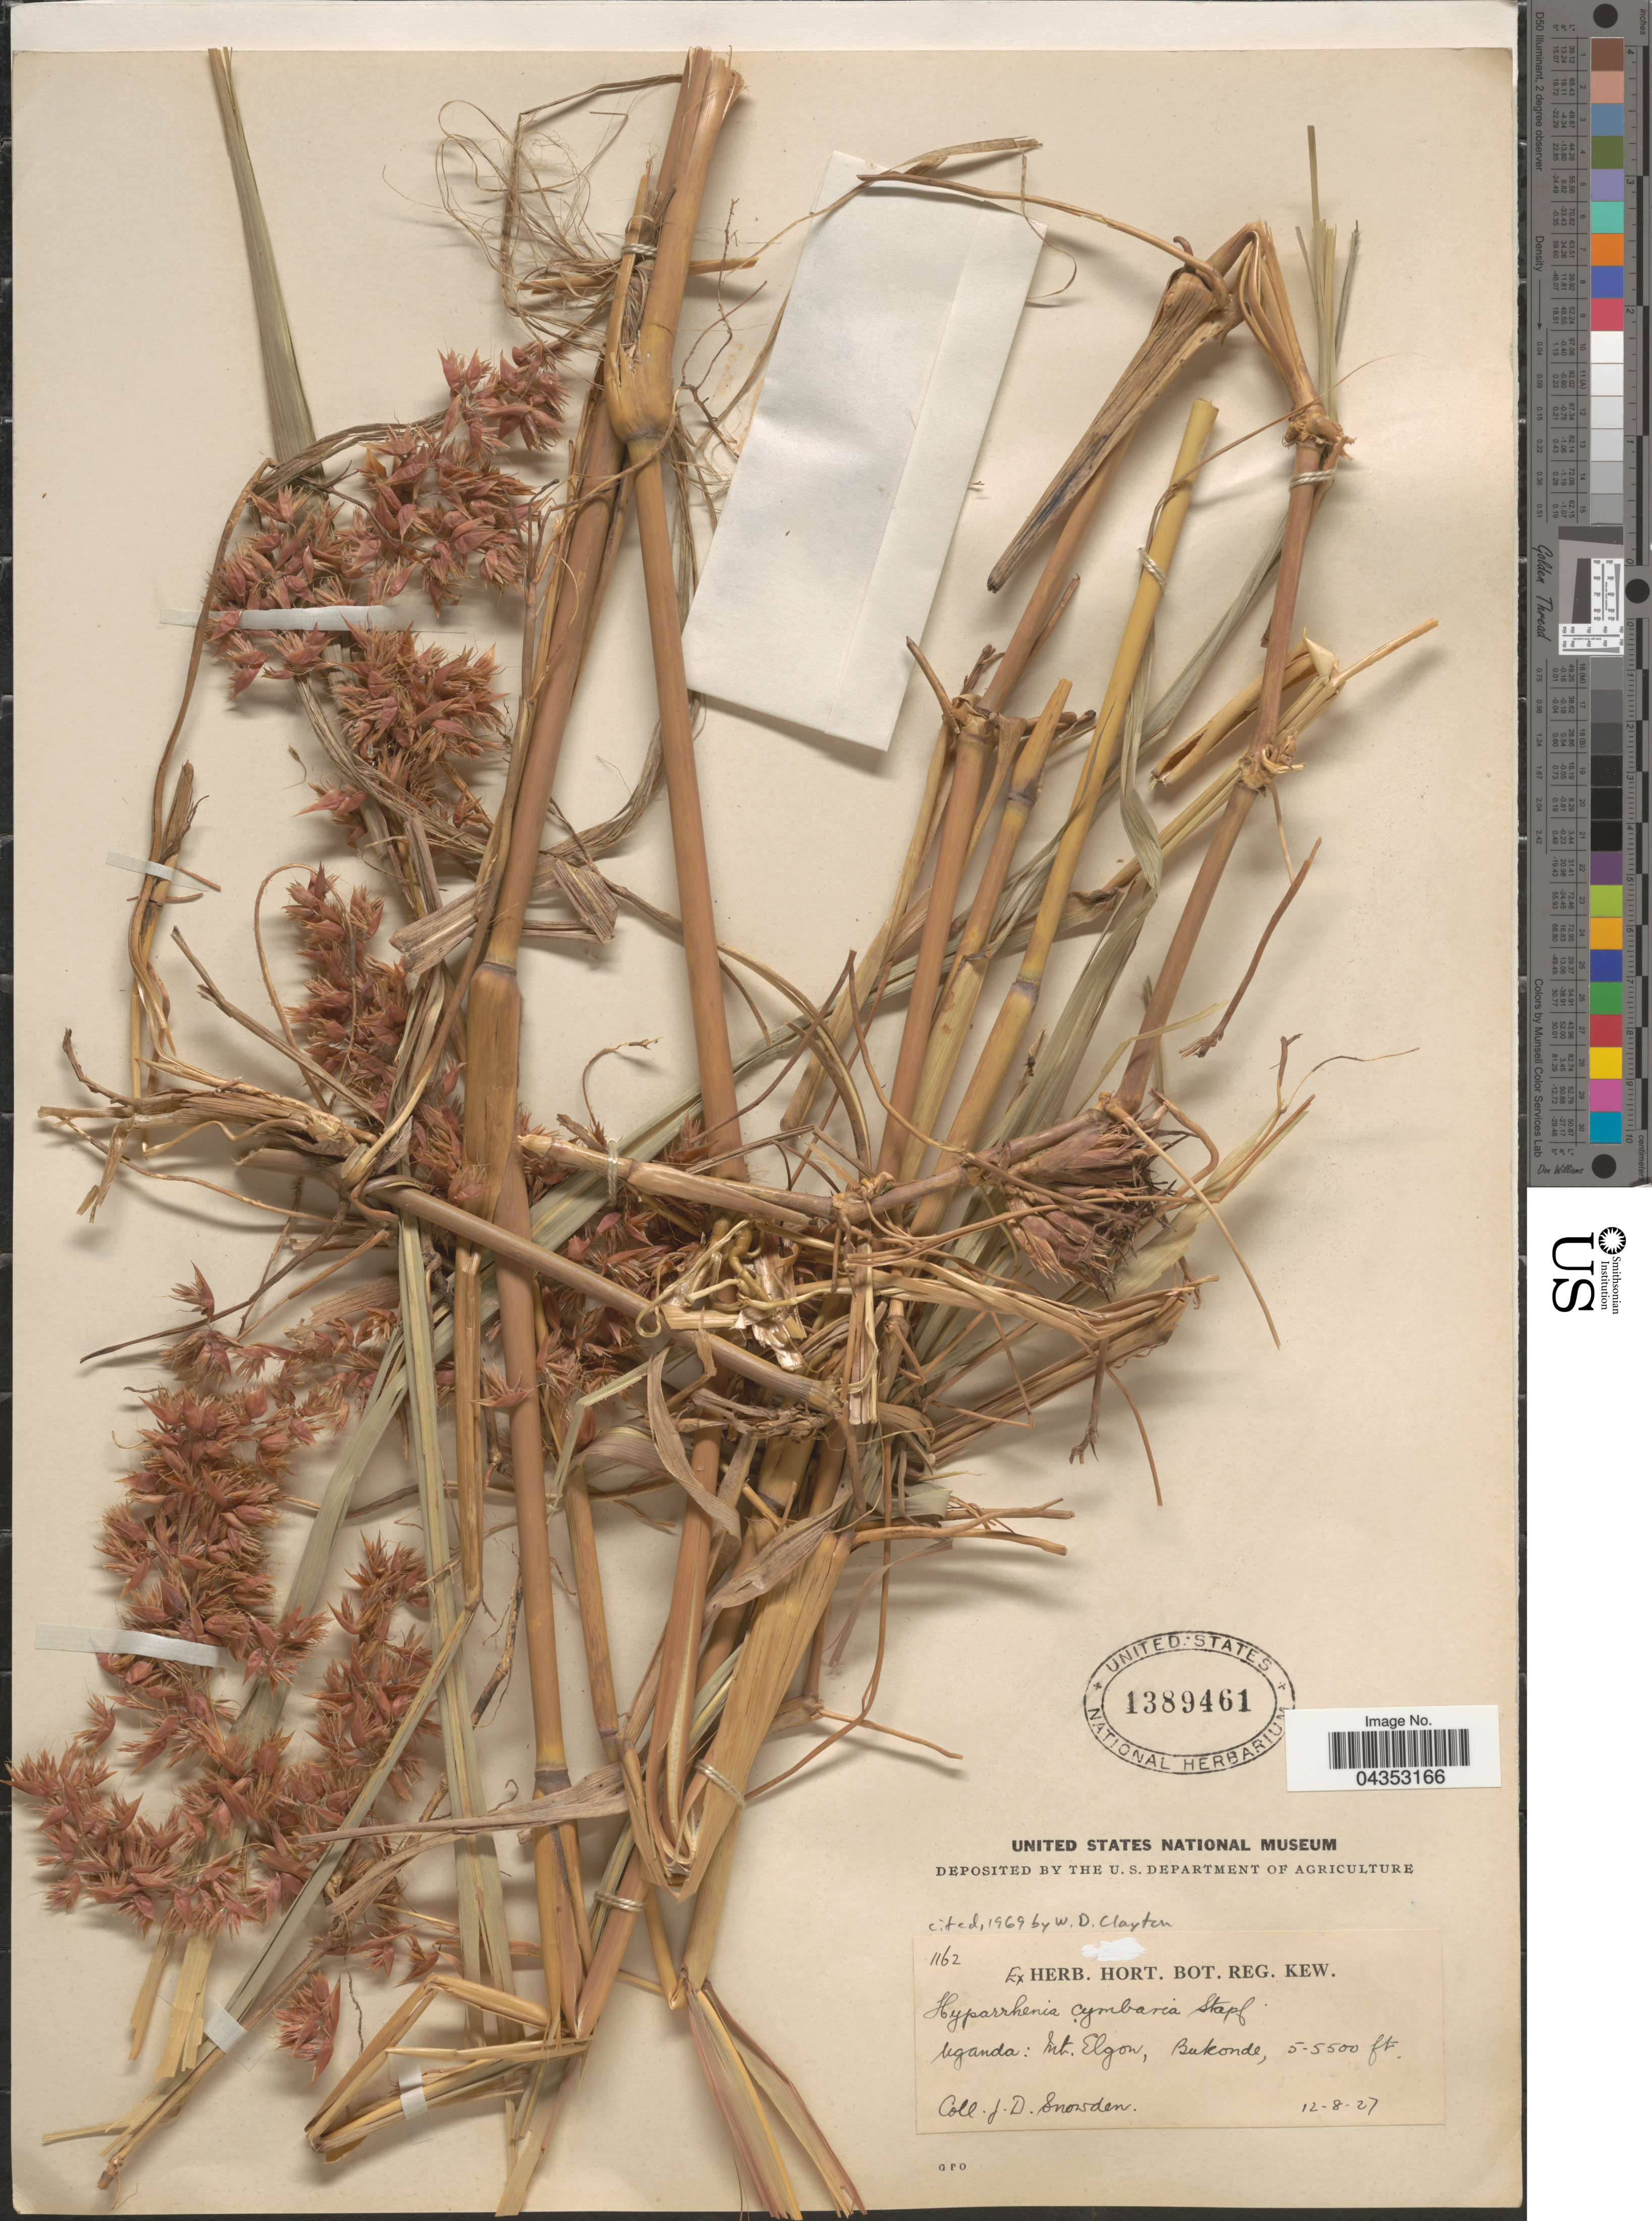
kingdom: Plantae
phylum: Tracheophyta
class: Liliopsida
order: Poales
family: Poaceae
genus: Hyparrhenia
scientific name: Hyparrhenia cymbaria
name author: (L.) Stapf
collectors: J. Snowden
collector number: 1162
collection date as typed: Transcribed d/m/y: 12/8/27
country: Uganda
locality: Mt. Elgon, Bukonde.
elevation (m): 1524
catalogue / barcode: US 1389461